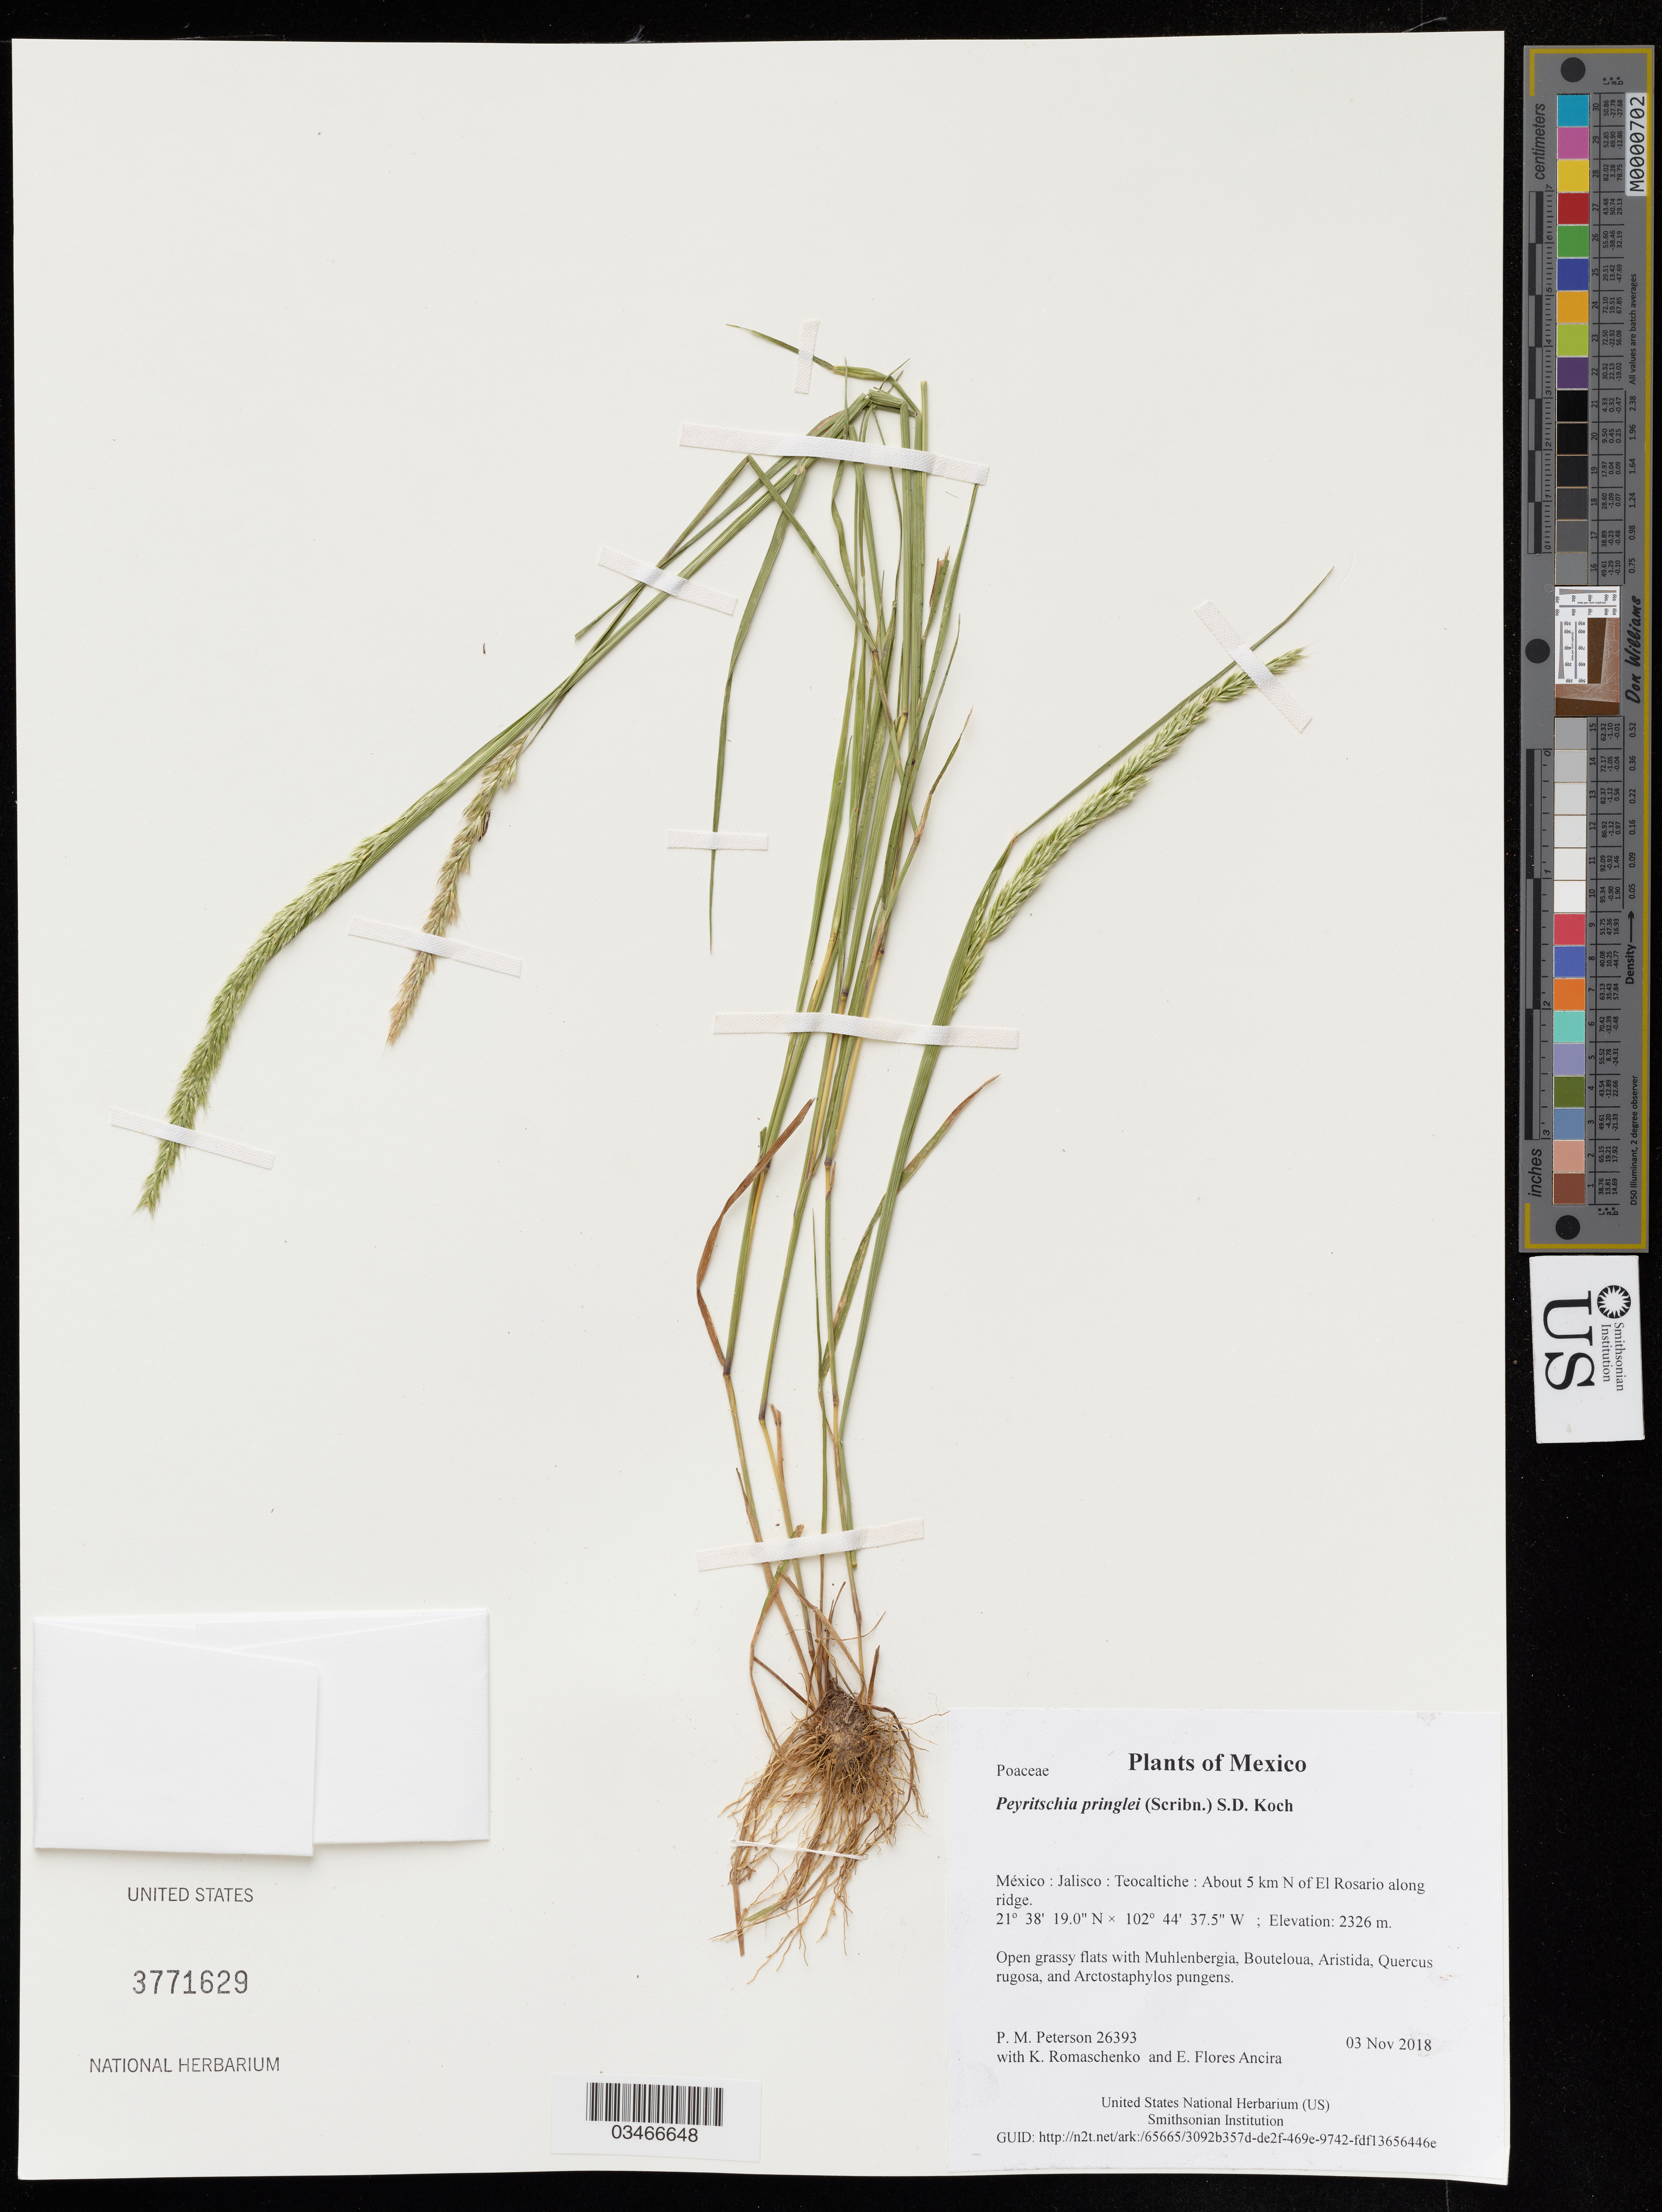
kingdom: Plantae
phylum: Tracheophyta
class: Liliopsida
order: Poales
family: Poaceae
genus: Peyritschia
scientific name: Peyritschia pringlei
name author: (Scribn.) S.D. Koch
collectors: P. M. Peterson, K. Romaschenko & E. Flores Ancira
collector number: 26393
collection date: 2018-11-03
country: México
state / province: Jalisco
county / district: Teocaltiche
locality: About 5 km N of El Rosario along ridge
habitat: Open grassy flats with Muhlenbergia, Bouteloua, Aristida, Quercus rugosa, and Arctostaphylos pungens.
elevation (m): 2326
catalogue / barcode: US 3771629